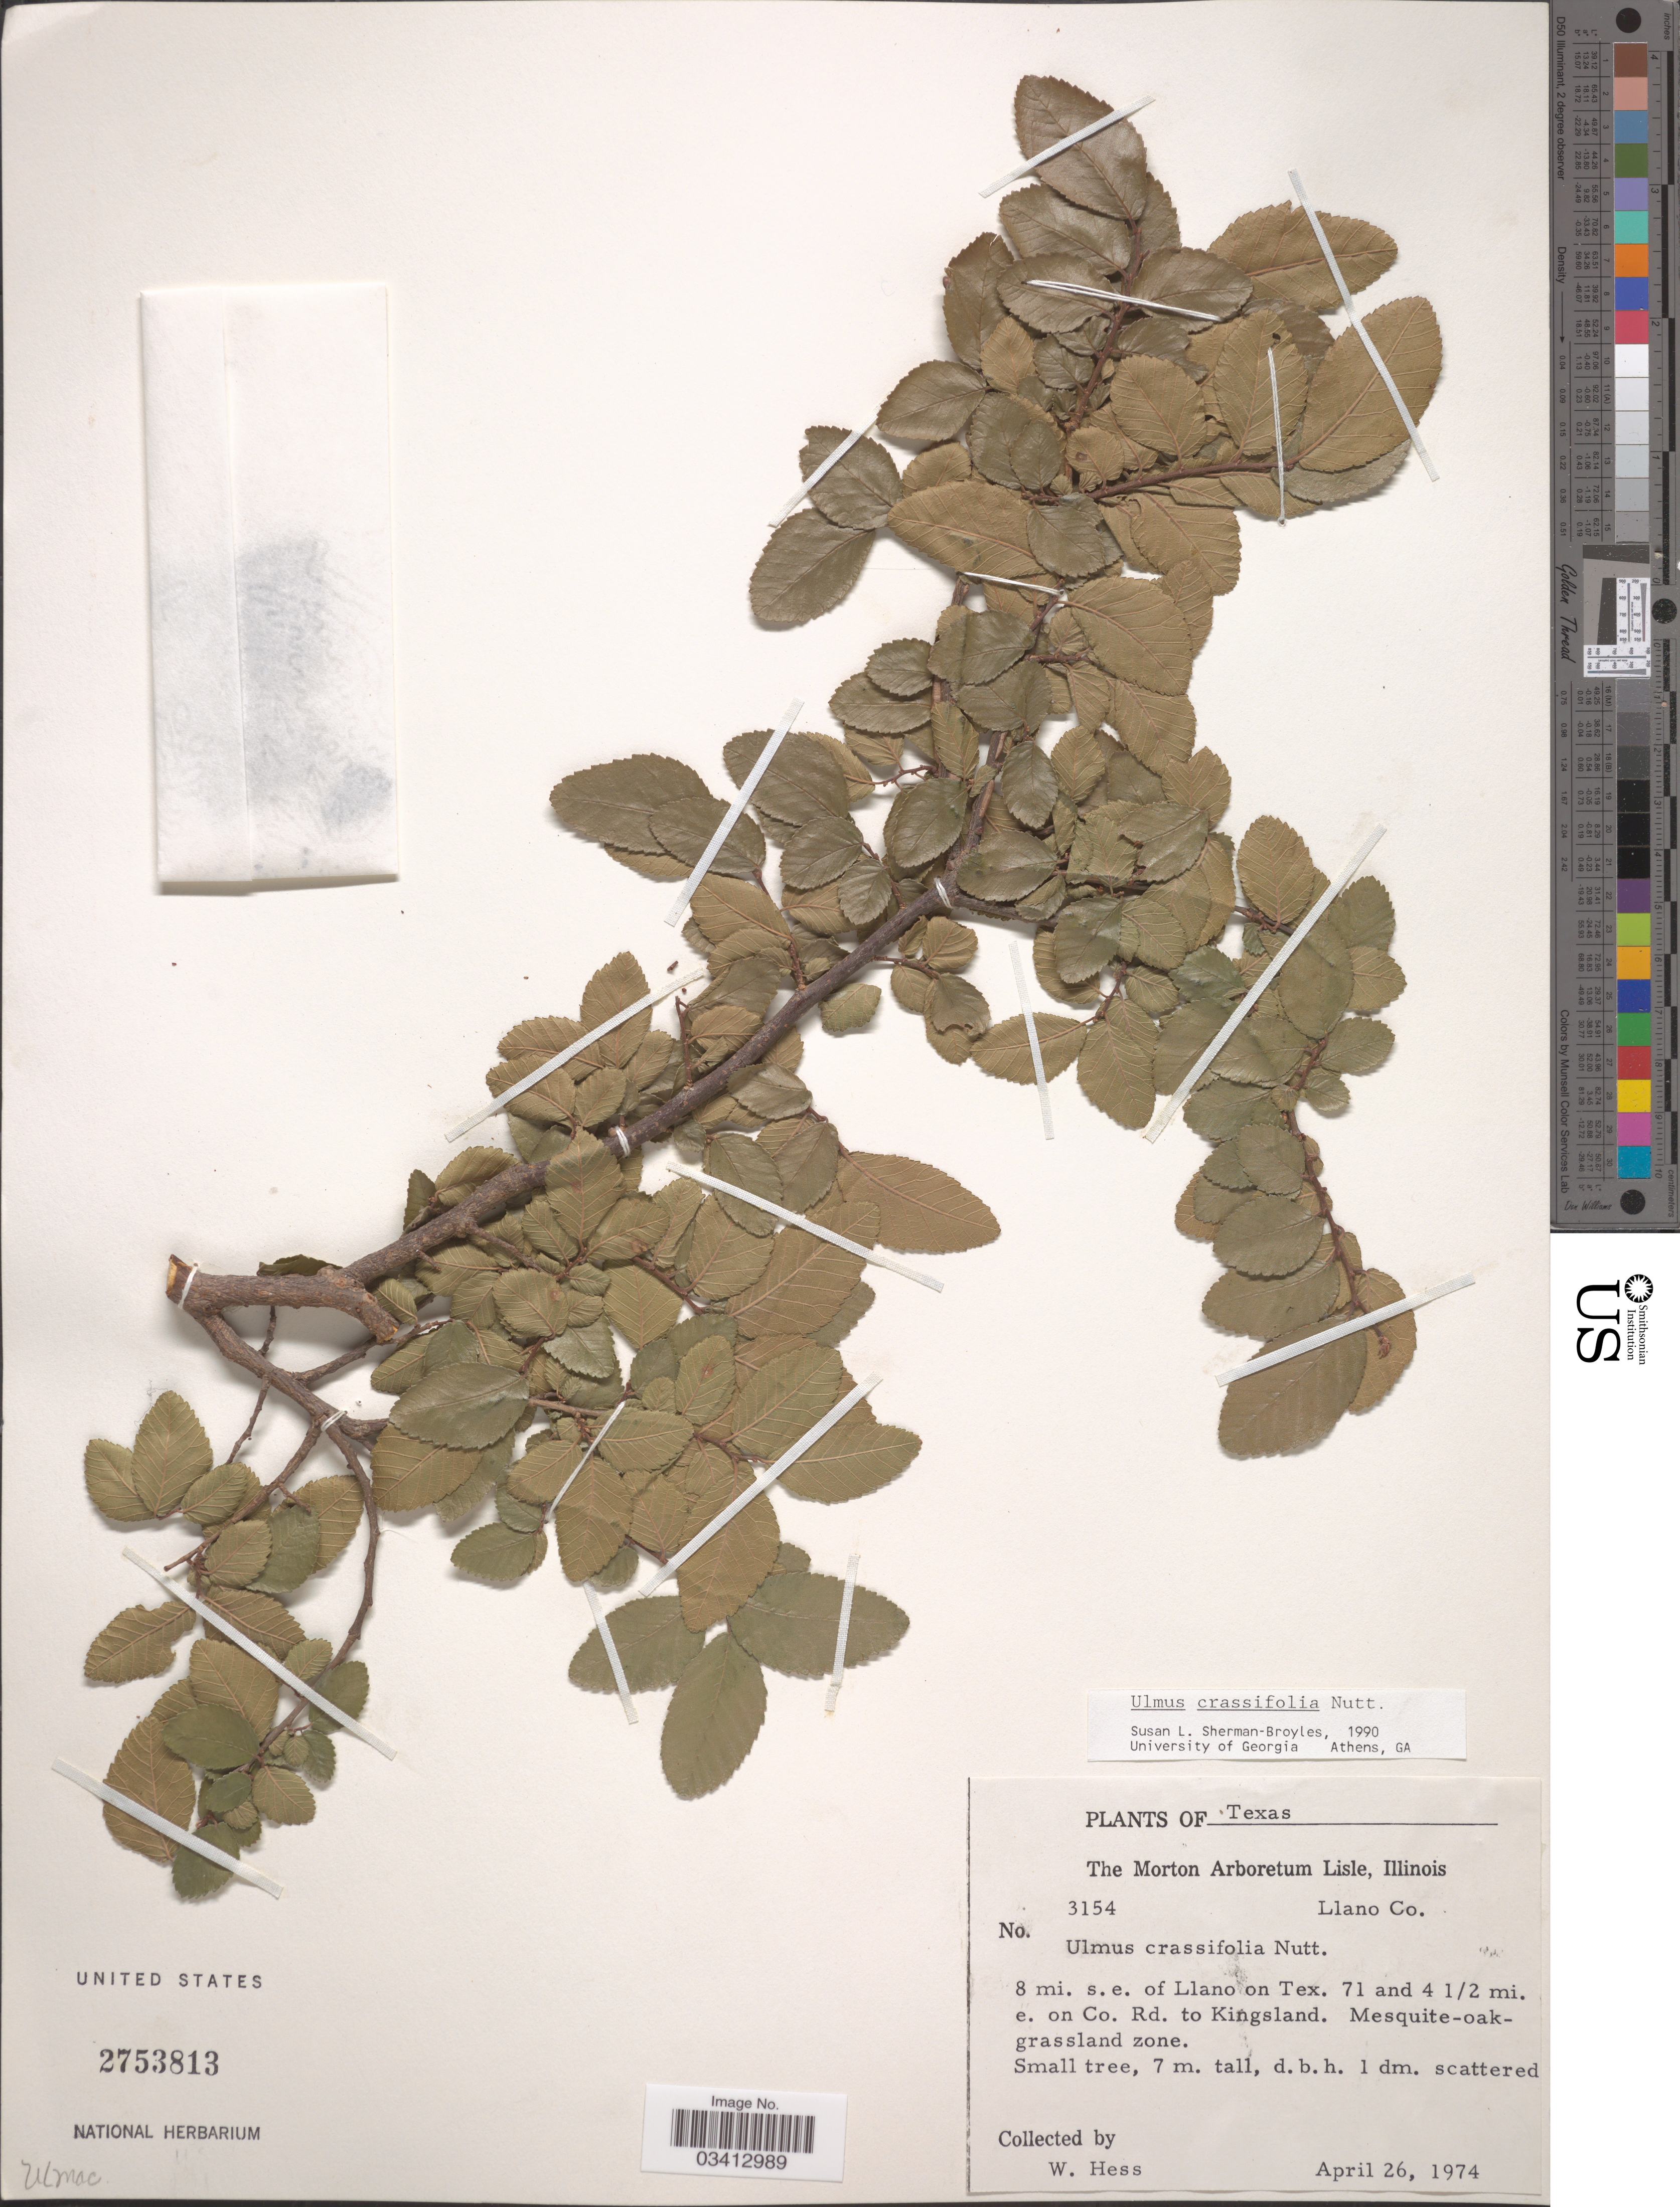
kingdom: Plantae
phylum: Tracheophyta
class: Magnoliopsida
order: Rosales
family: Ulmaceae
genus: Ulmus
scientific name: Ulmus crassifolia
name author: Nutt.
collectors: W. Hess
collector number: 3154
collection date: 1974-04-26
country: United States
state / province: Texas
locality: Llano Co. 8 mi. s.e. of Llano on Tex. 71 and 4½ mi. e. on Co. Rd. to Kingsland.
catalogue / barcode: US 2753813